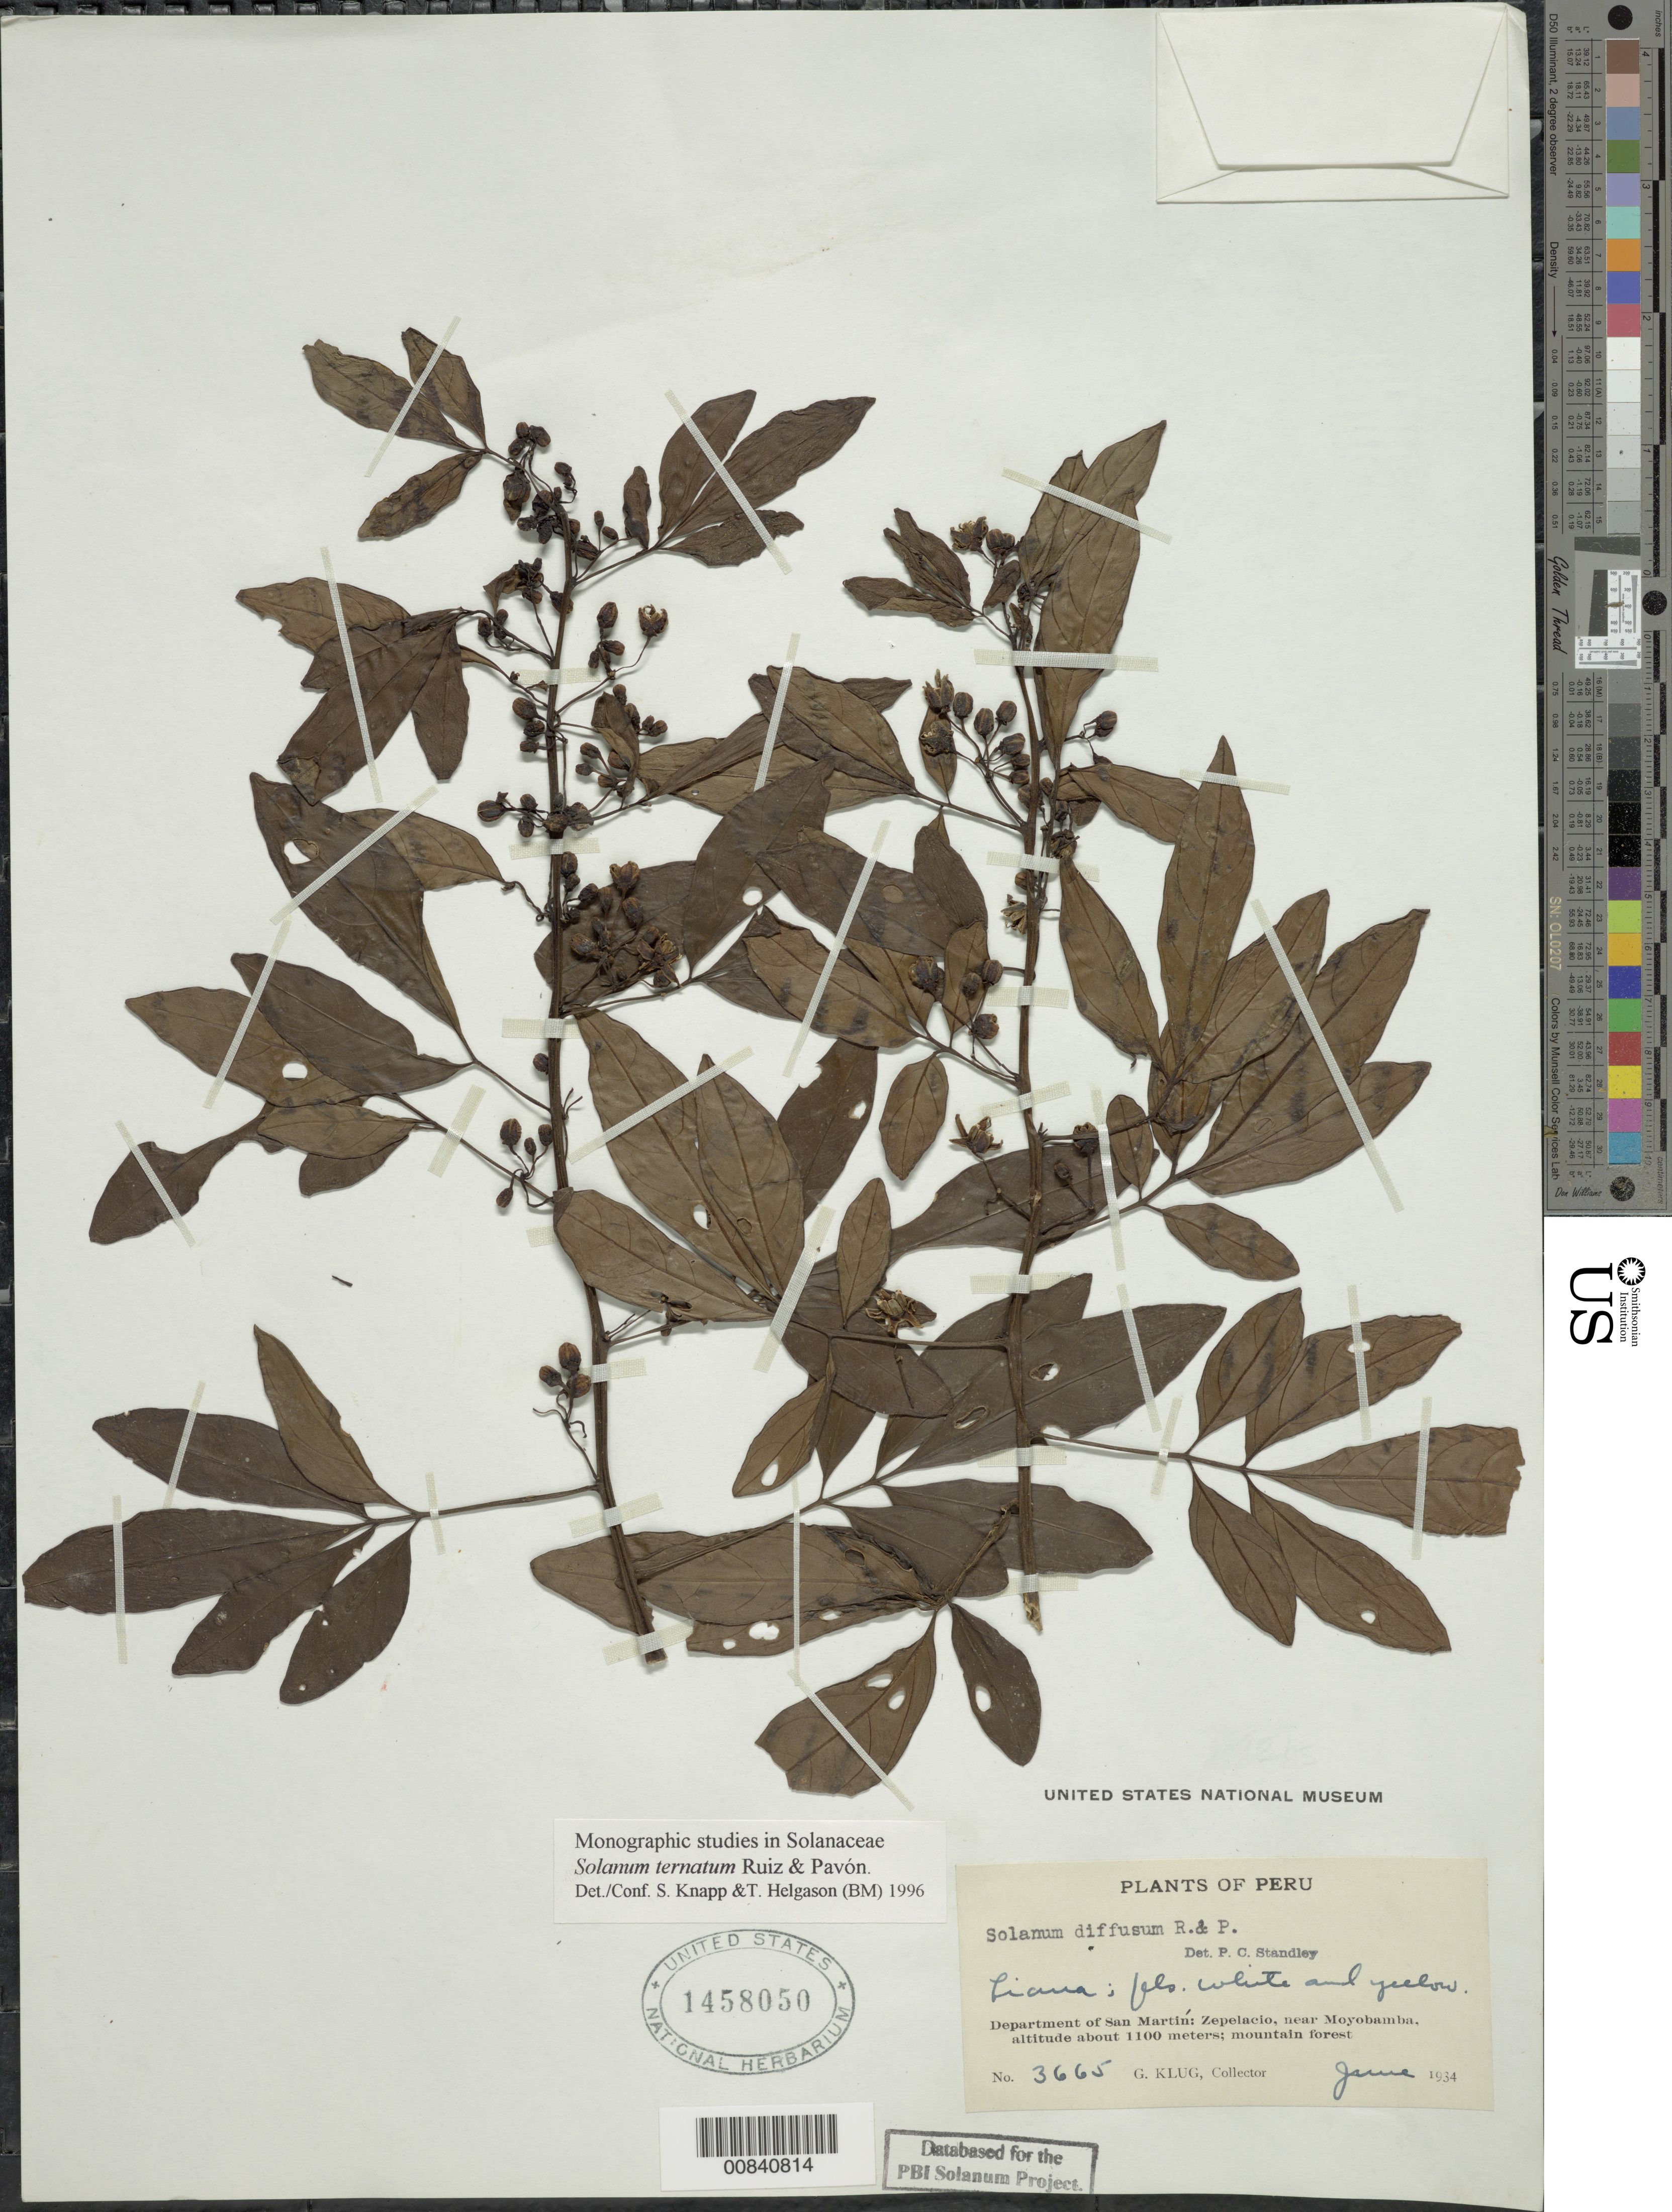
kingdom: Plantae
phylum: Tracheophyta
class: Magnoliopsida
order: Solanales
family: Solanaceae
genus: Solanum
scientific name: Solanum ternatum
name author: Ruiz & Pav.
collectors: G. Klug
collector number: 3665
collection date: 1934-06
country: Peru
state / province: San Martín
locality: Department of San Martín: Zepelacio, near Moyobamba.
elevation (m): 1100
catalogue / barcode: US 1458050